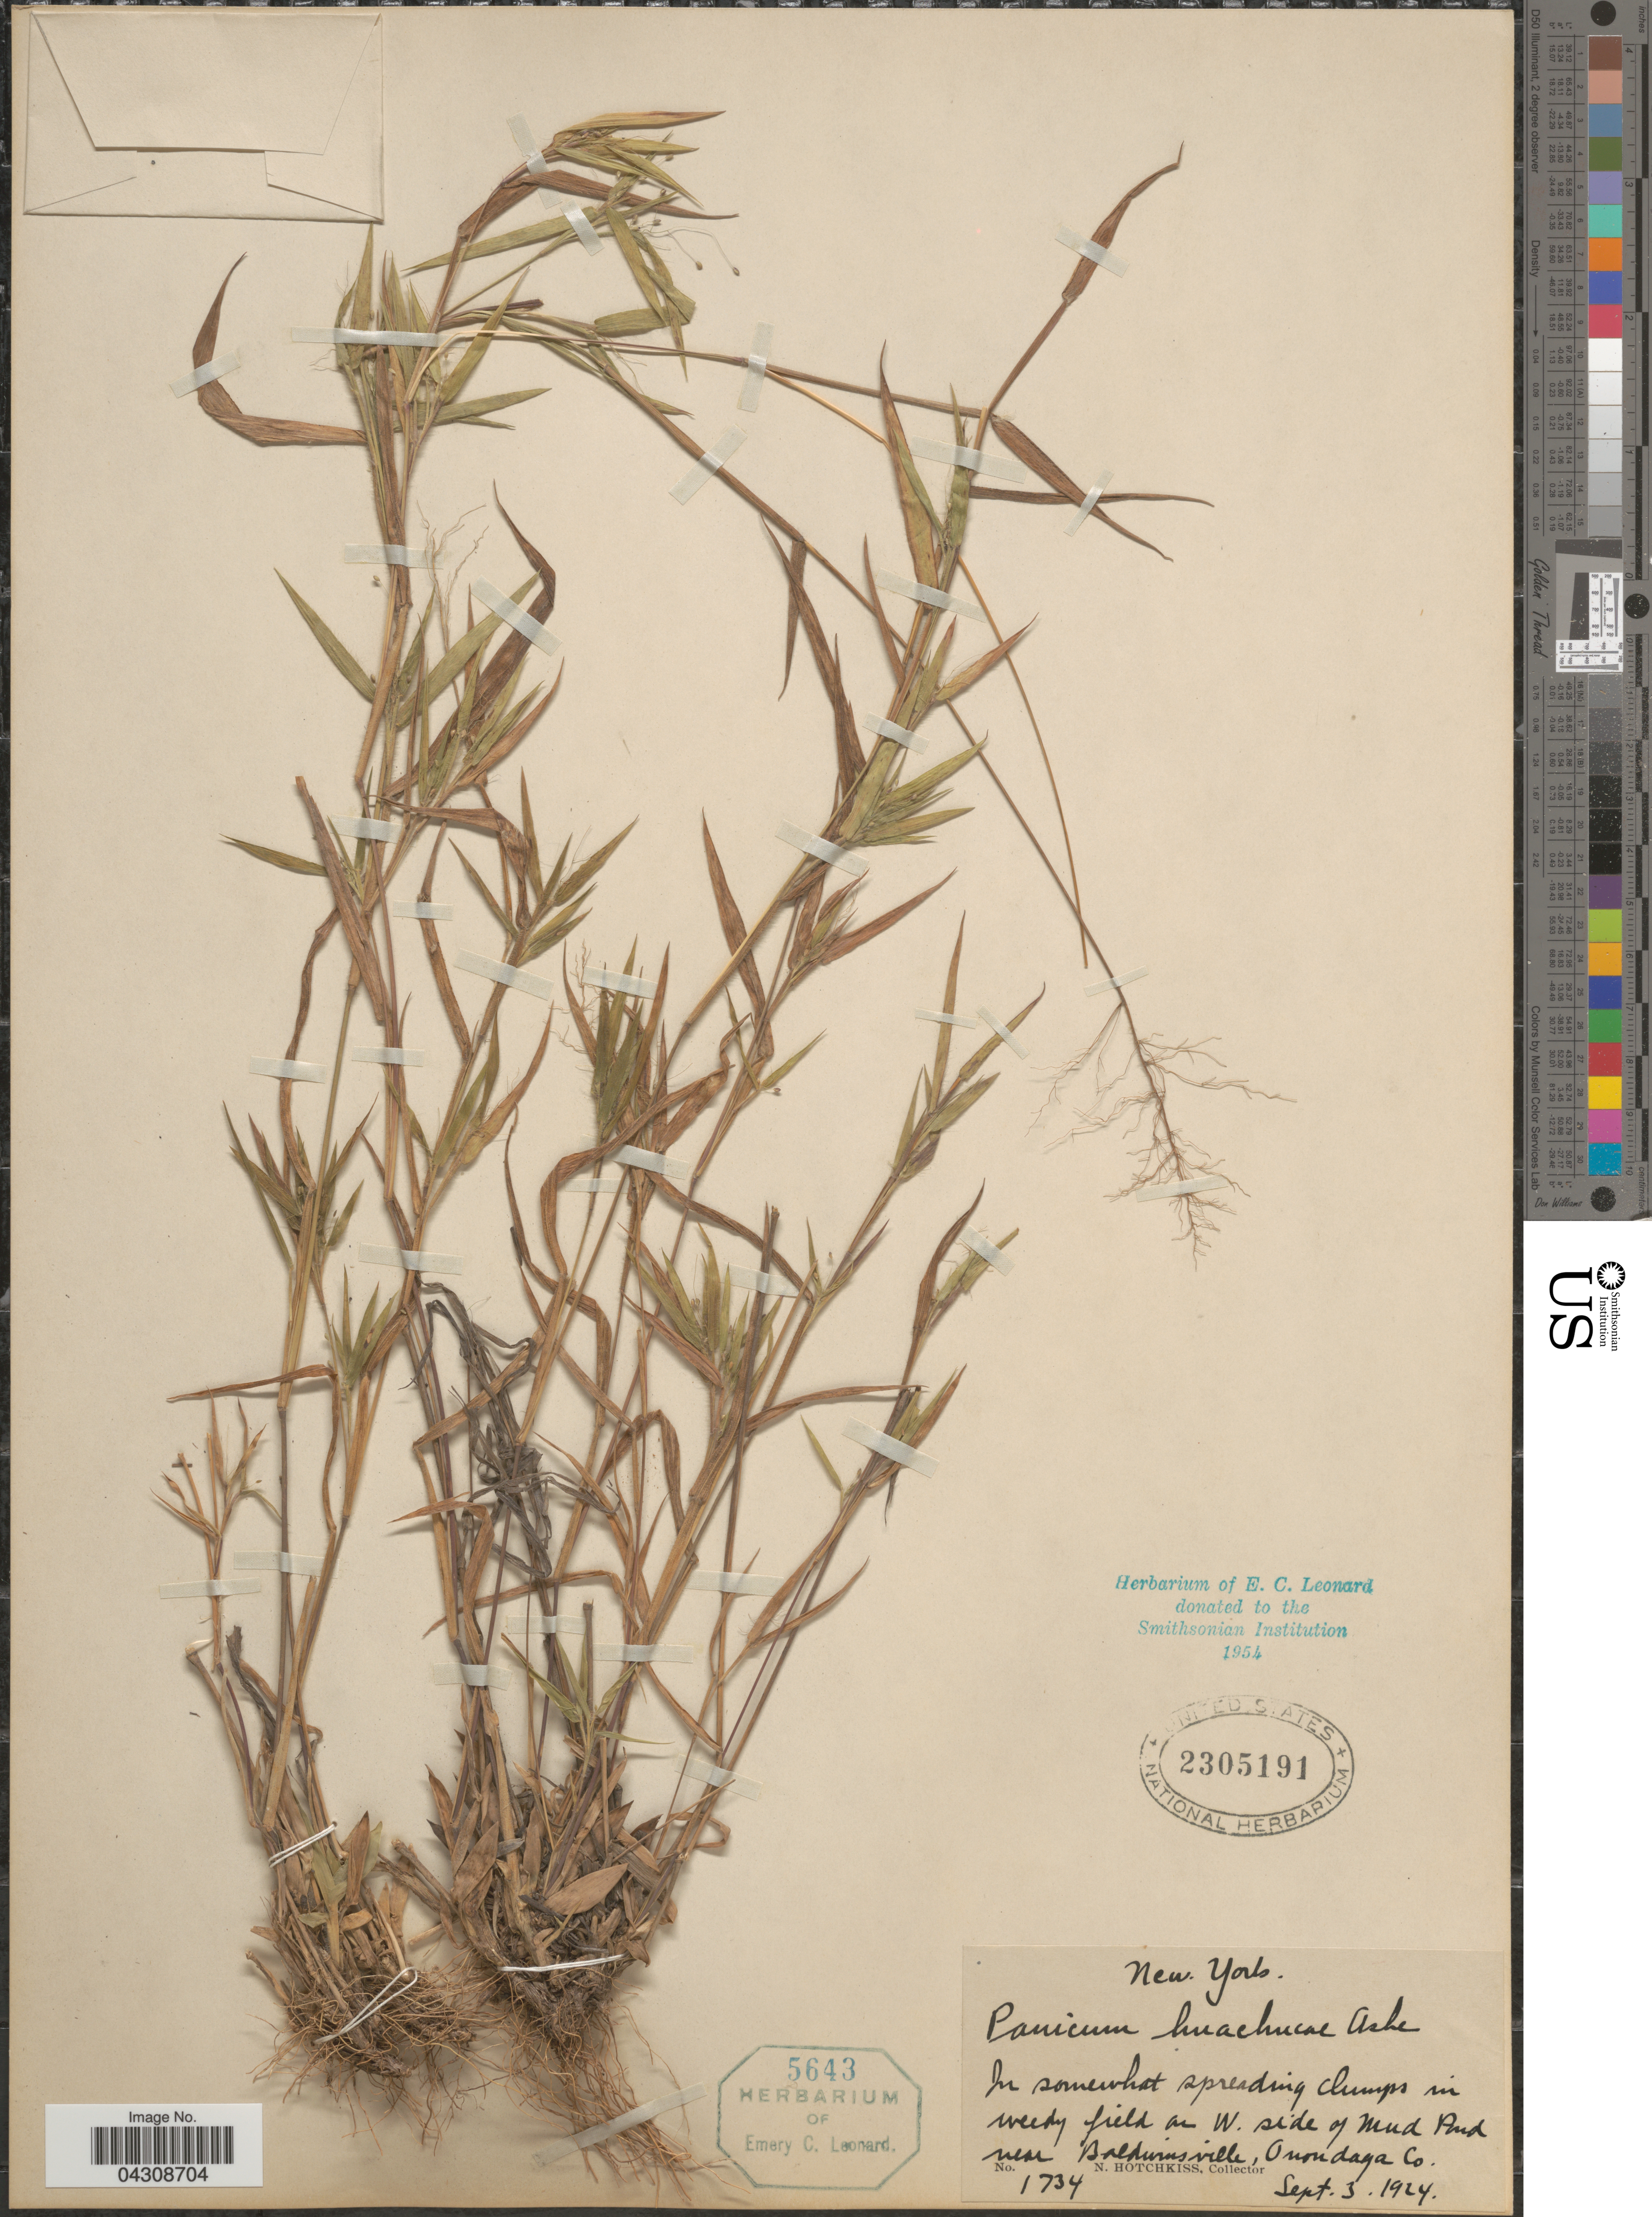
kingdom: Plantae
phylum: Tracheophyta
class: Liliopsida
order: Poales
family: Poaceae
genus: Dichanthelium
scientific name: Dichanthelium acuminatum var. acuminatum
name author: (Sw.) Gould & C.A. Clark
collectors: N. Hotchkiss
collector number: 1734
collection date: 1924-09-03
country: United States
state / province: New York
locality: In somewhat spreading clumps in weedy field on W. side of Mud Pond near Baldwinsville, Onondaga Co.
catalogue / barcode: US 2305191